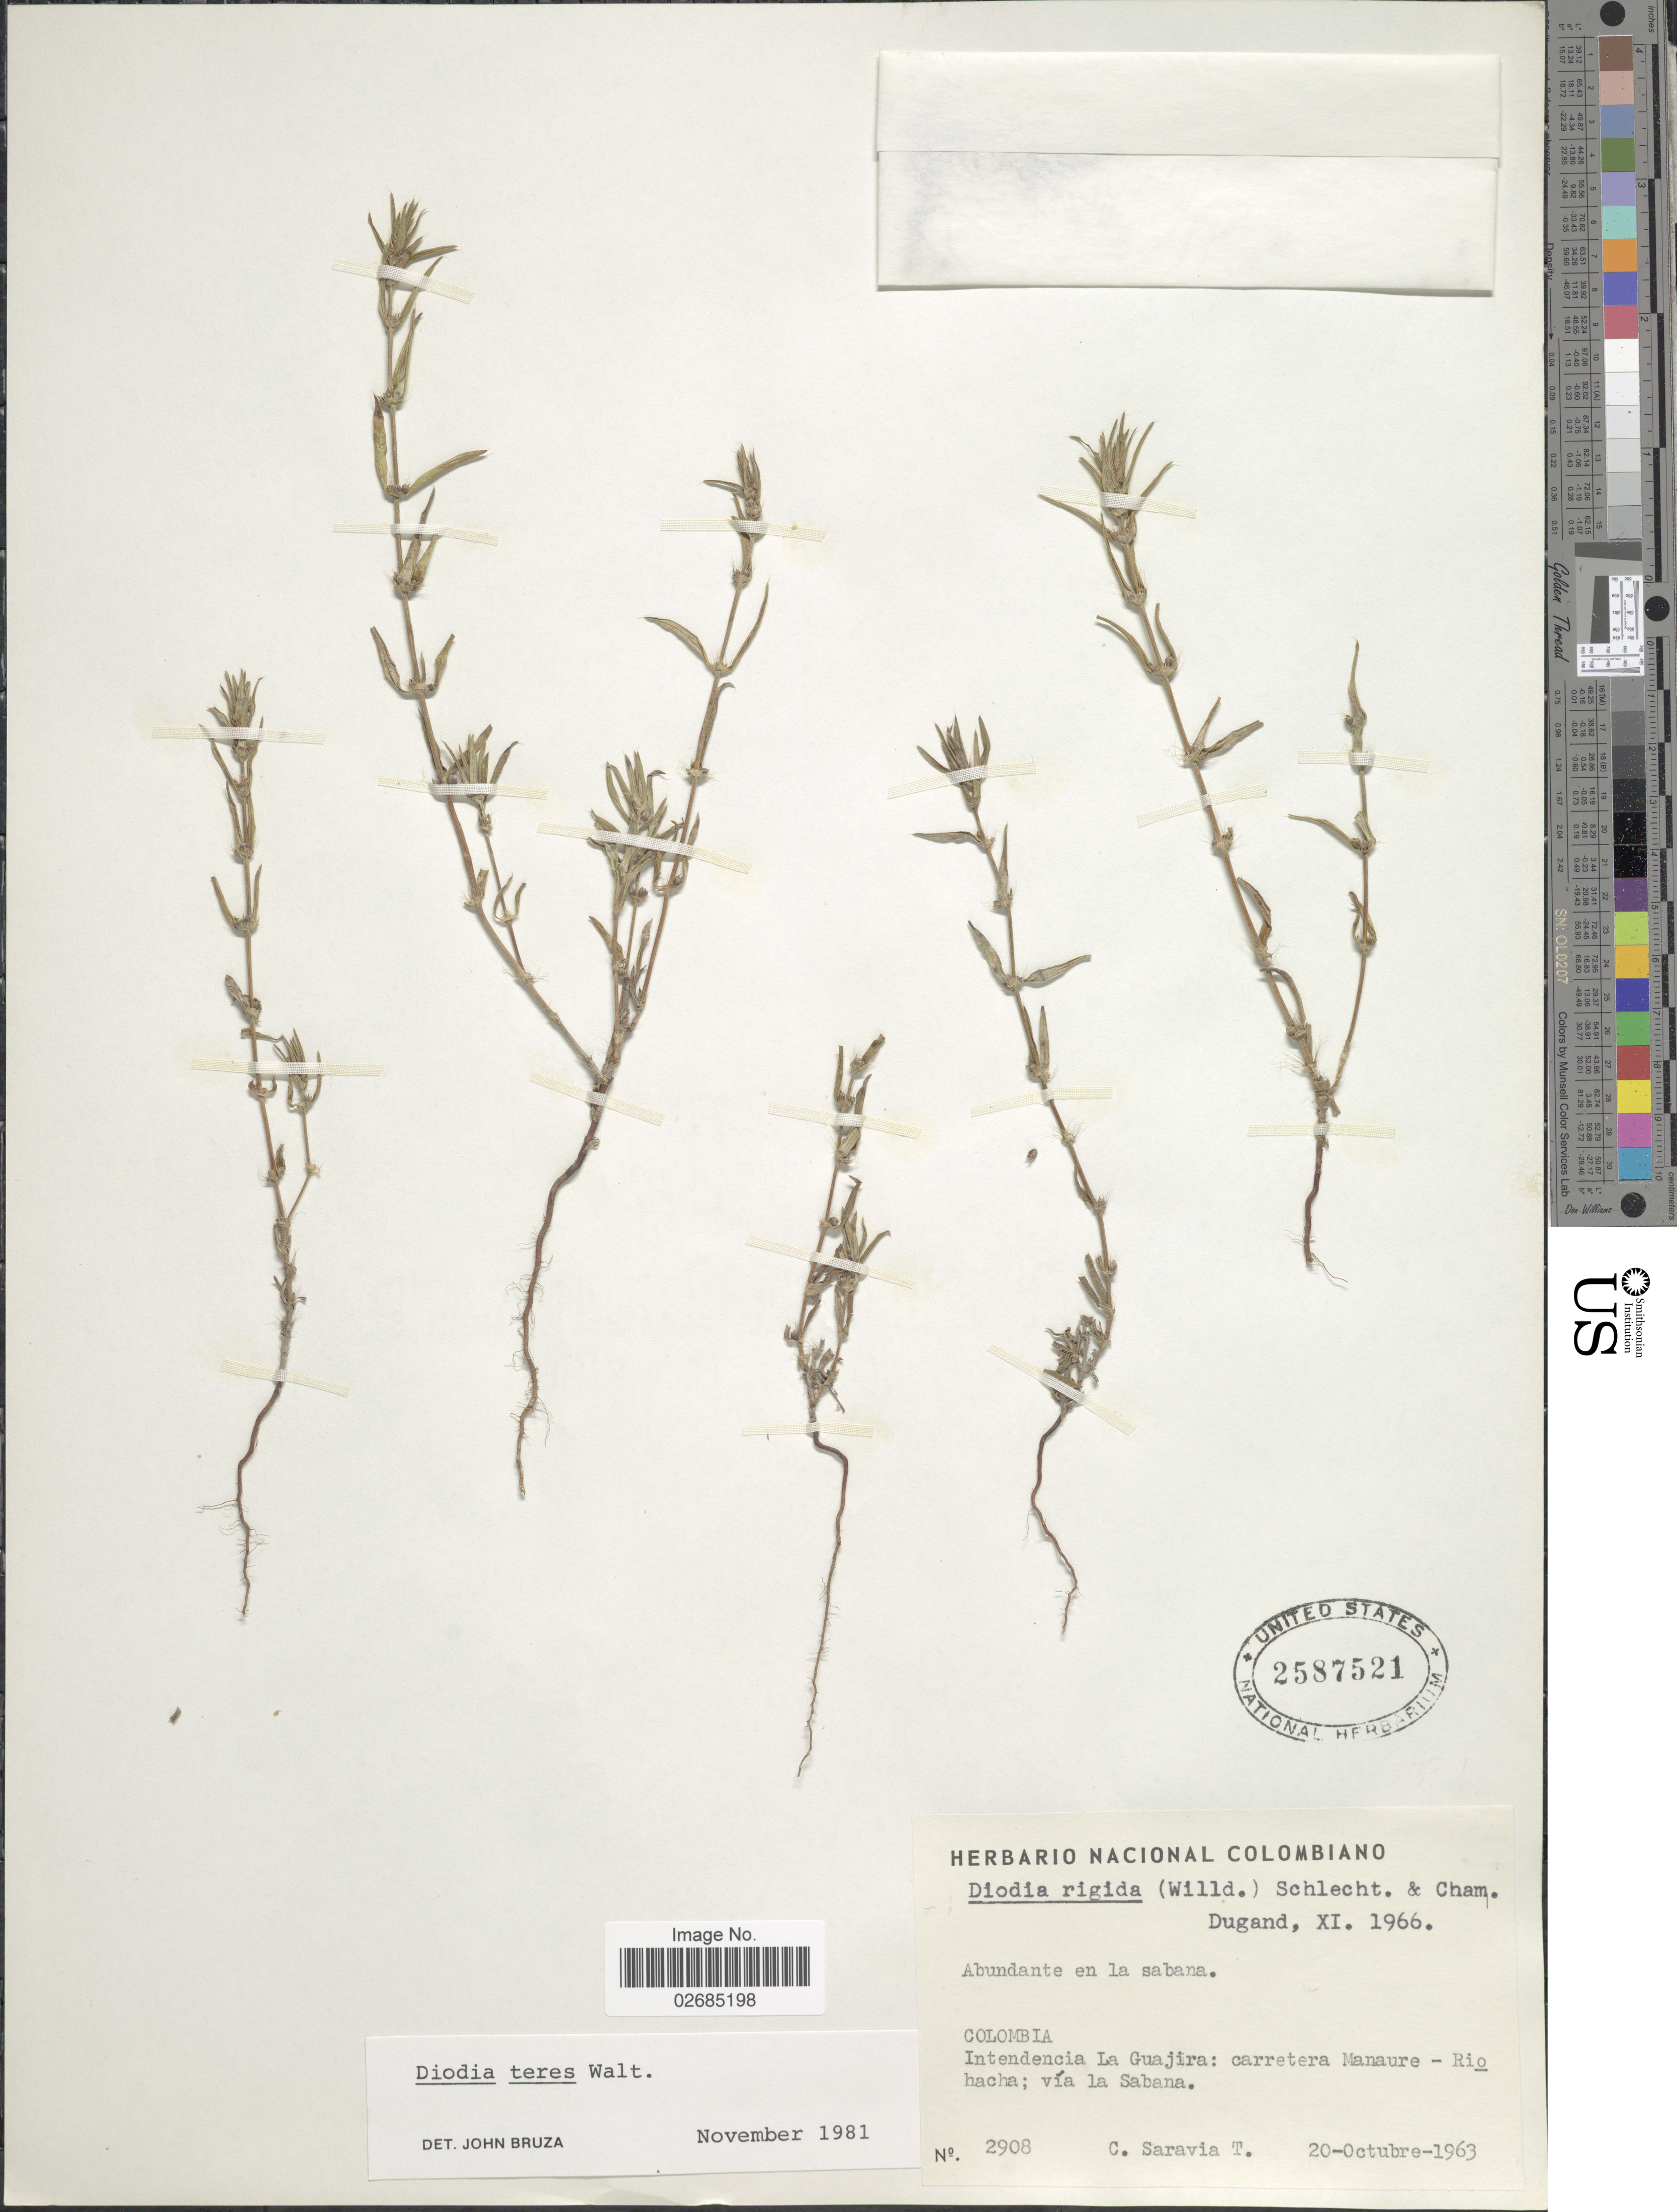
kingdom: Plantae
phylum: Tracheophyta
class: Magnoliopsida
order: Gentianales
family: Rubiaceae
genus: Diodia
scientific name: Diodia teres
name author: Walter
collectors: C. Saravia T.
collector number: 2908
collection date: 1963-10-20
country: Colombia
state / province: La Guajira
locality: Intendencia La Guajira: carretera Manaure - Rio hacha; via la Sabana.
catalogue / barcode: US 2587521